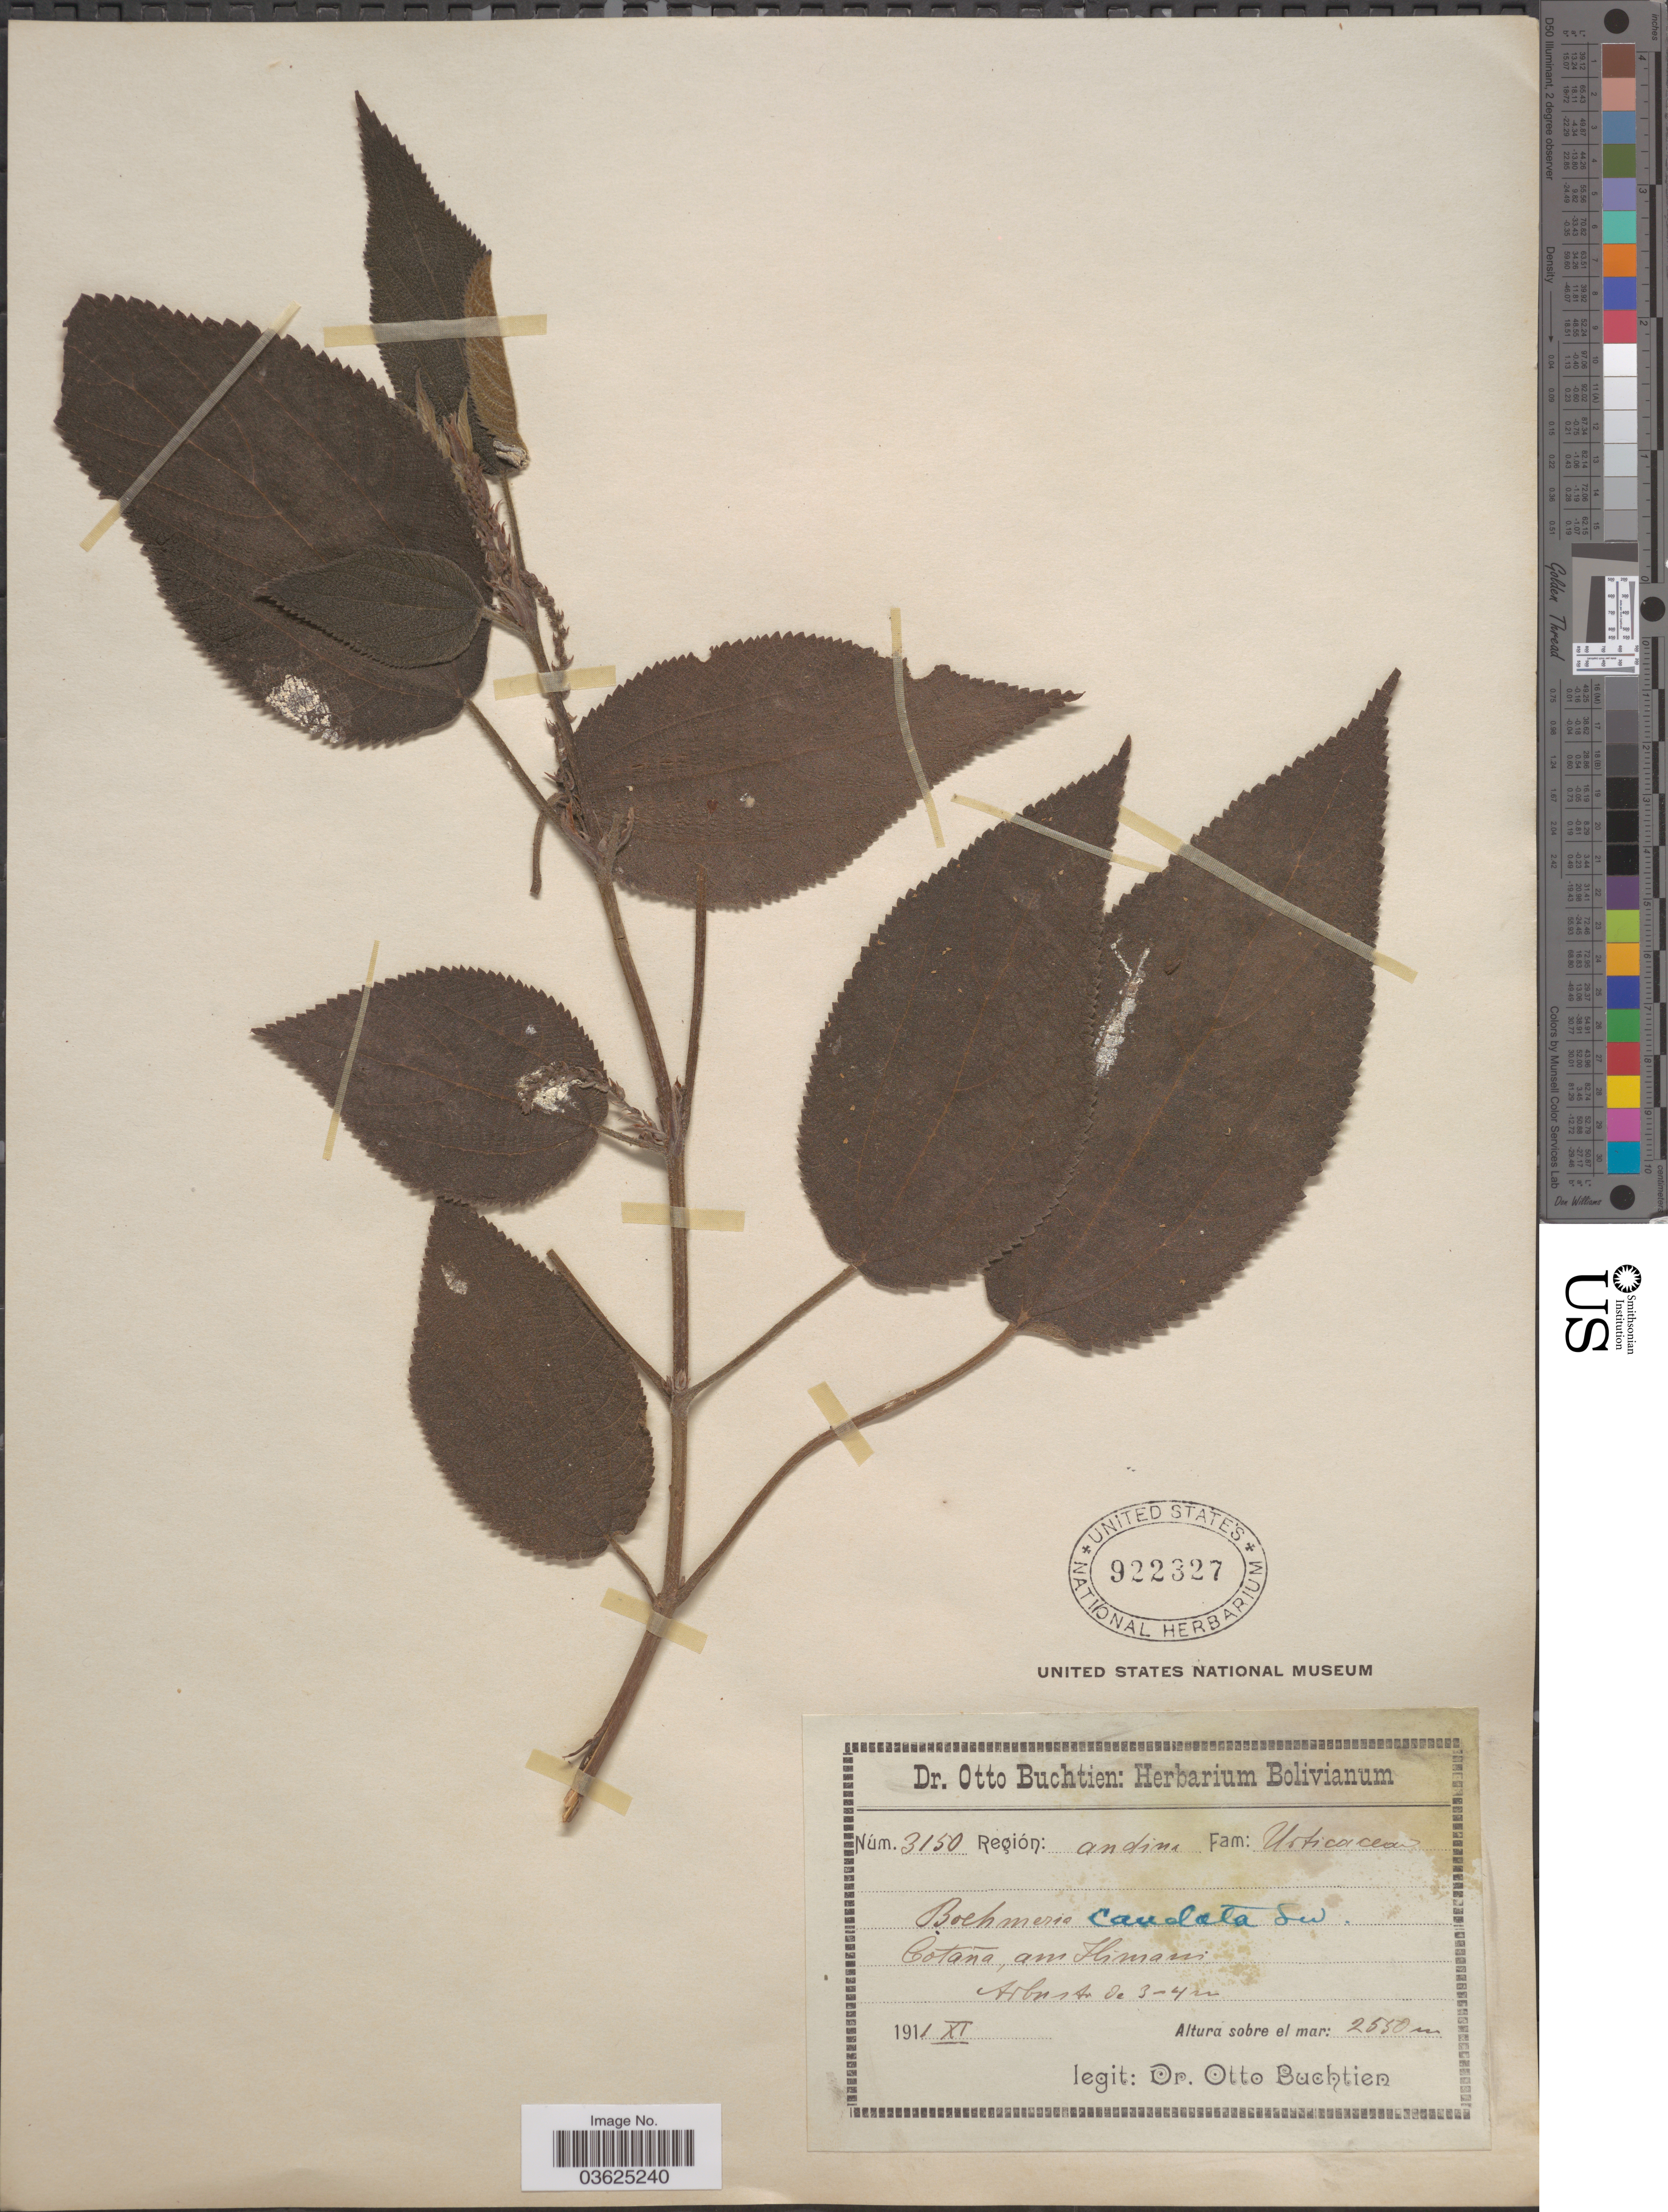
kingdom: Plantae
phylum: Tracheophyta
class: Magnoliopsida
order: Rosales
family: Urticaceae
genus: Boehmeria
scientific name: Boehmeria caudata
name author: Sw.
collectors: O. Buchtien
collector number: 3150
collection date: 1911-11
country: Bolivia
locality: Región: andina. Cotaña, am Ilimani.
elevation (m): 2550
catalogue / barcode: US 922327